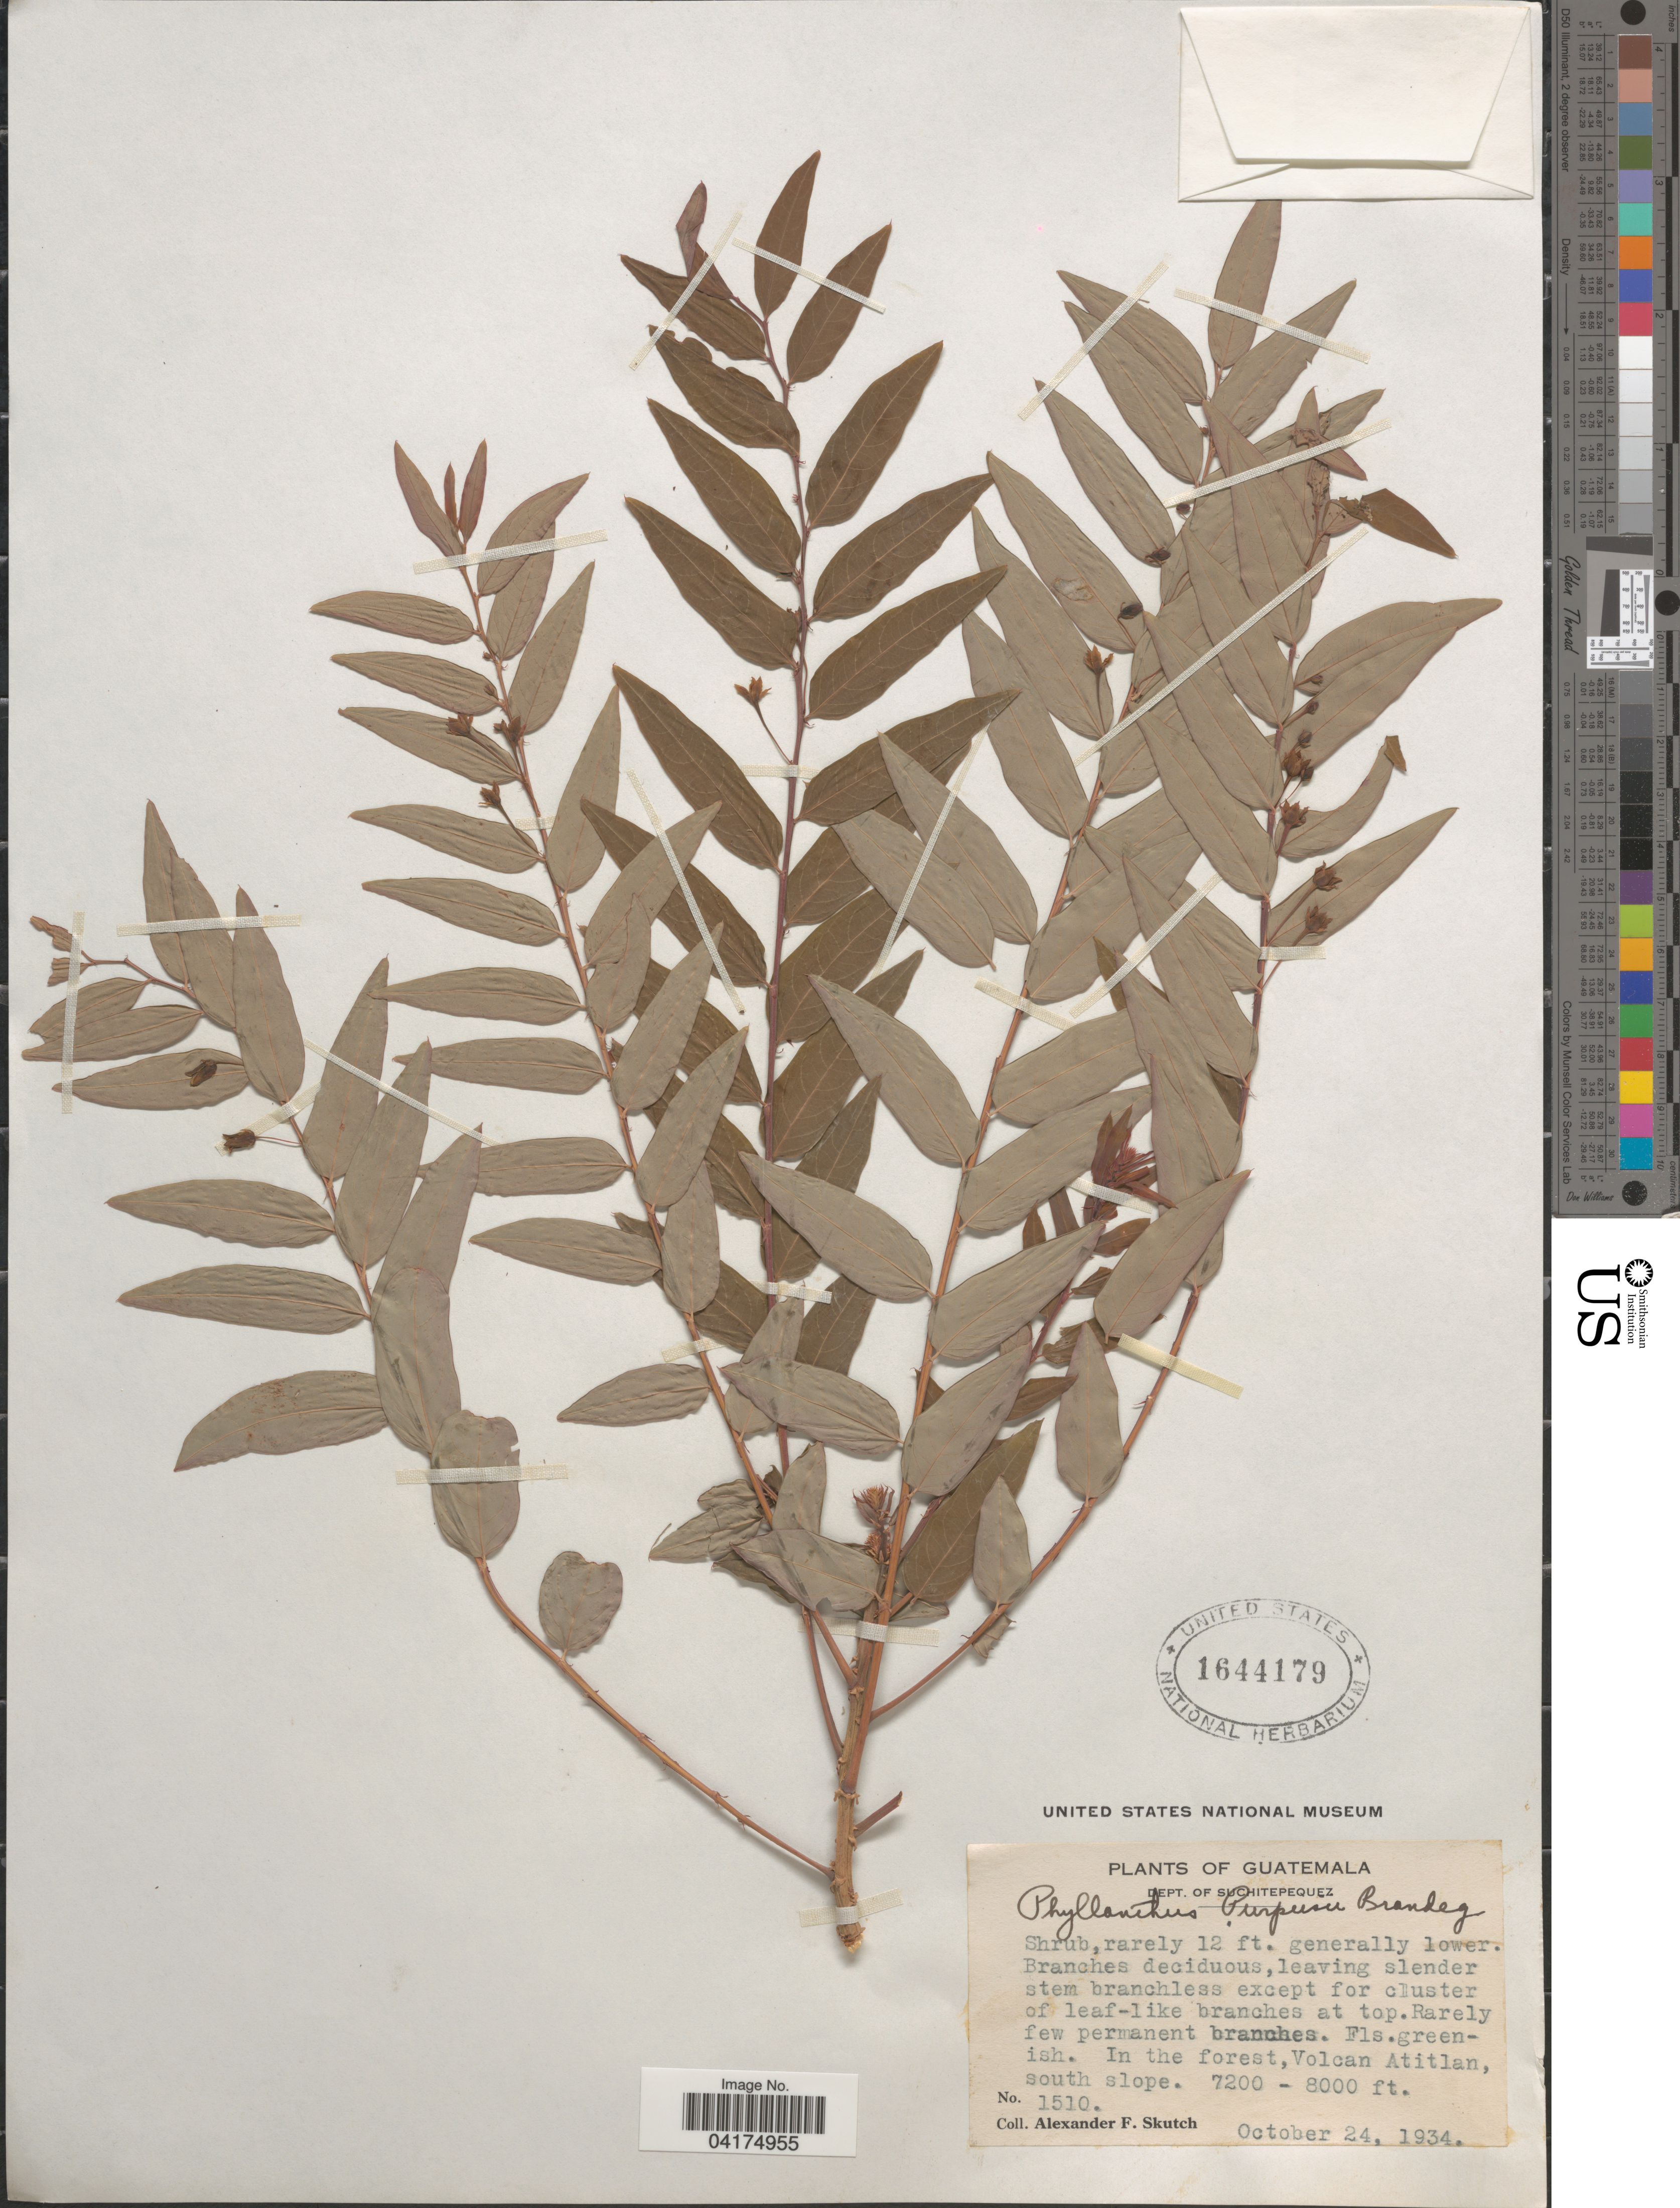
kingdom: Plantae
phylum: Tracheophyta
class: Magnoliopsida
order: Malpighiales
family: Phyllanthaceae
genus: Phyllanthus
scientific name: Phyllanthus purpusii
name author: Brandegee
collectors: A. F. Skutch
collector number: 1510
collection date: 1934-10-24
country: Guatemala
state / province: Suchitepequez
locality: Dept. of Suchitepequez. In the forest, Volcan Atitlan, south slope.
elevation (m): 2195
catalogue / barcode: US 1644179